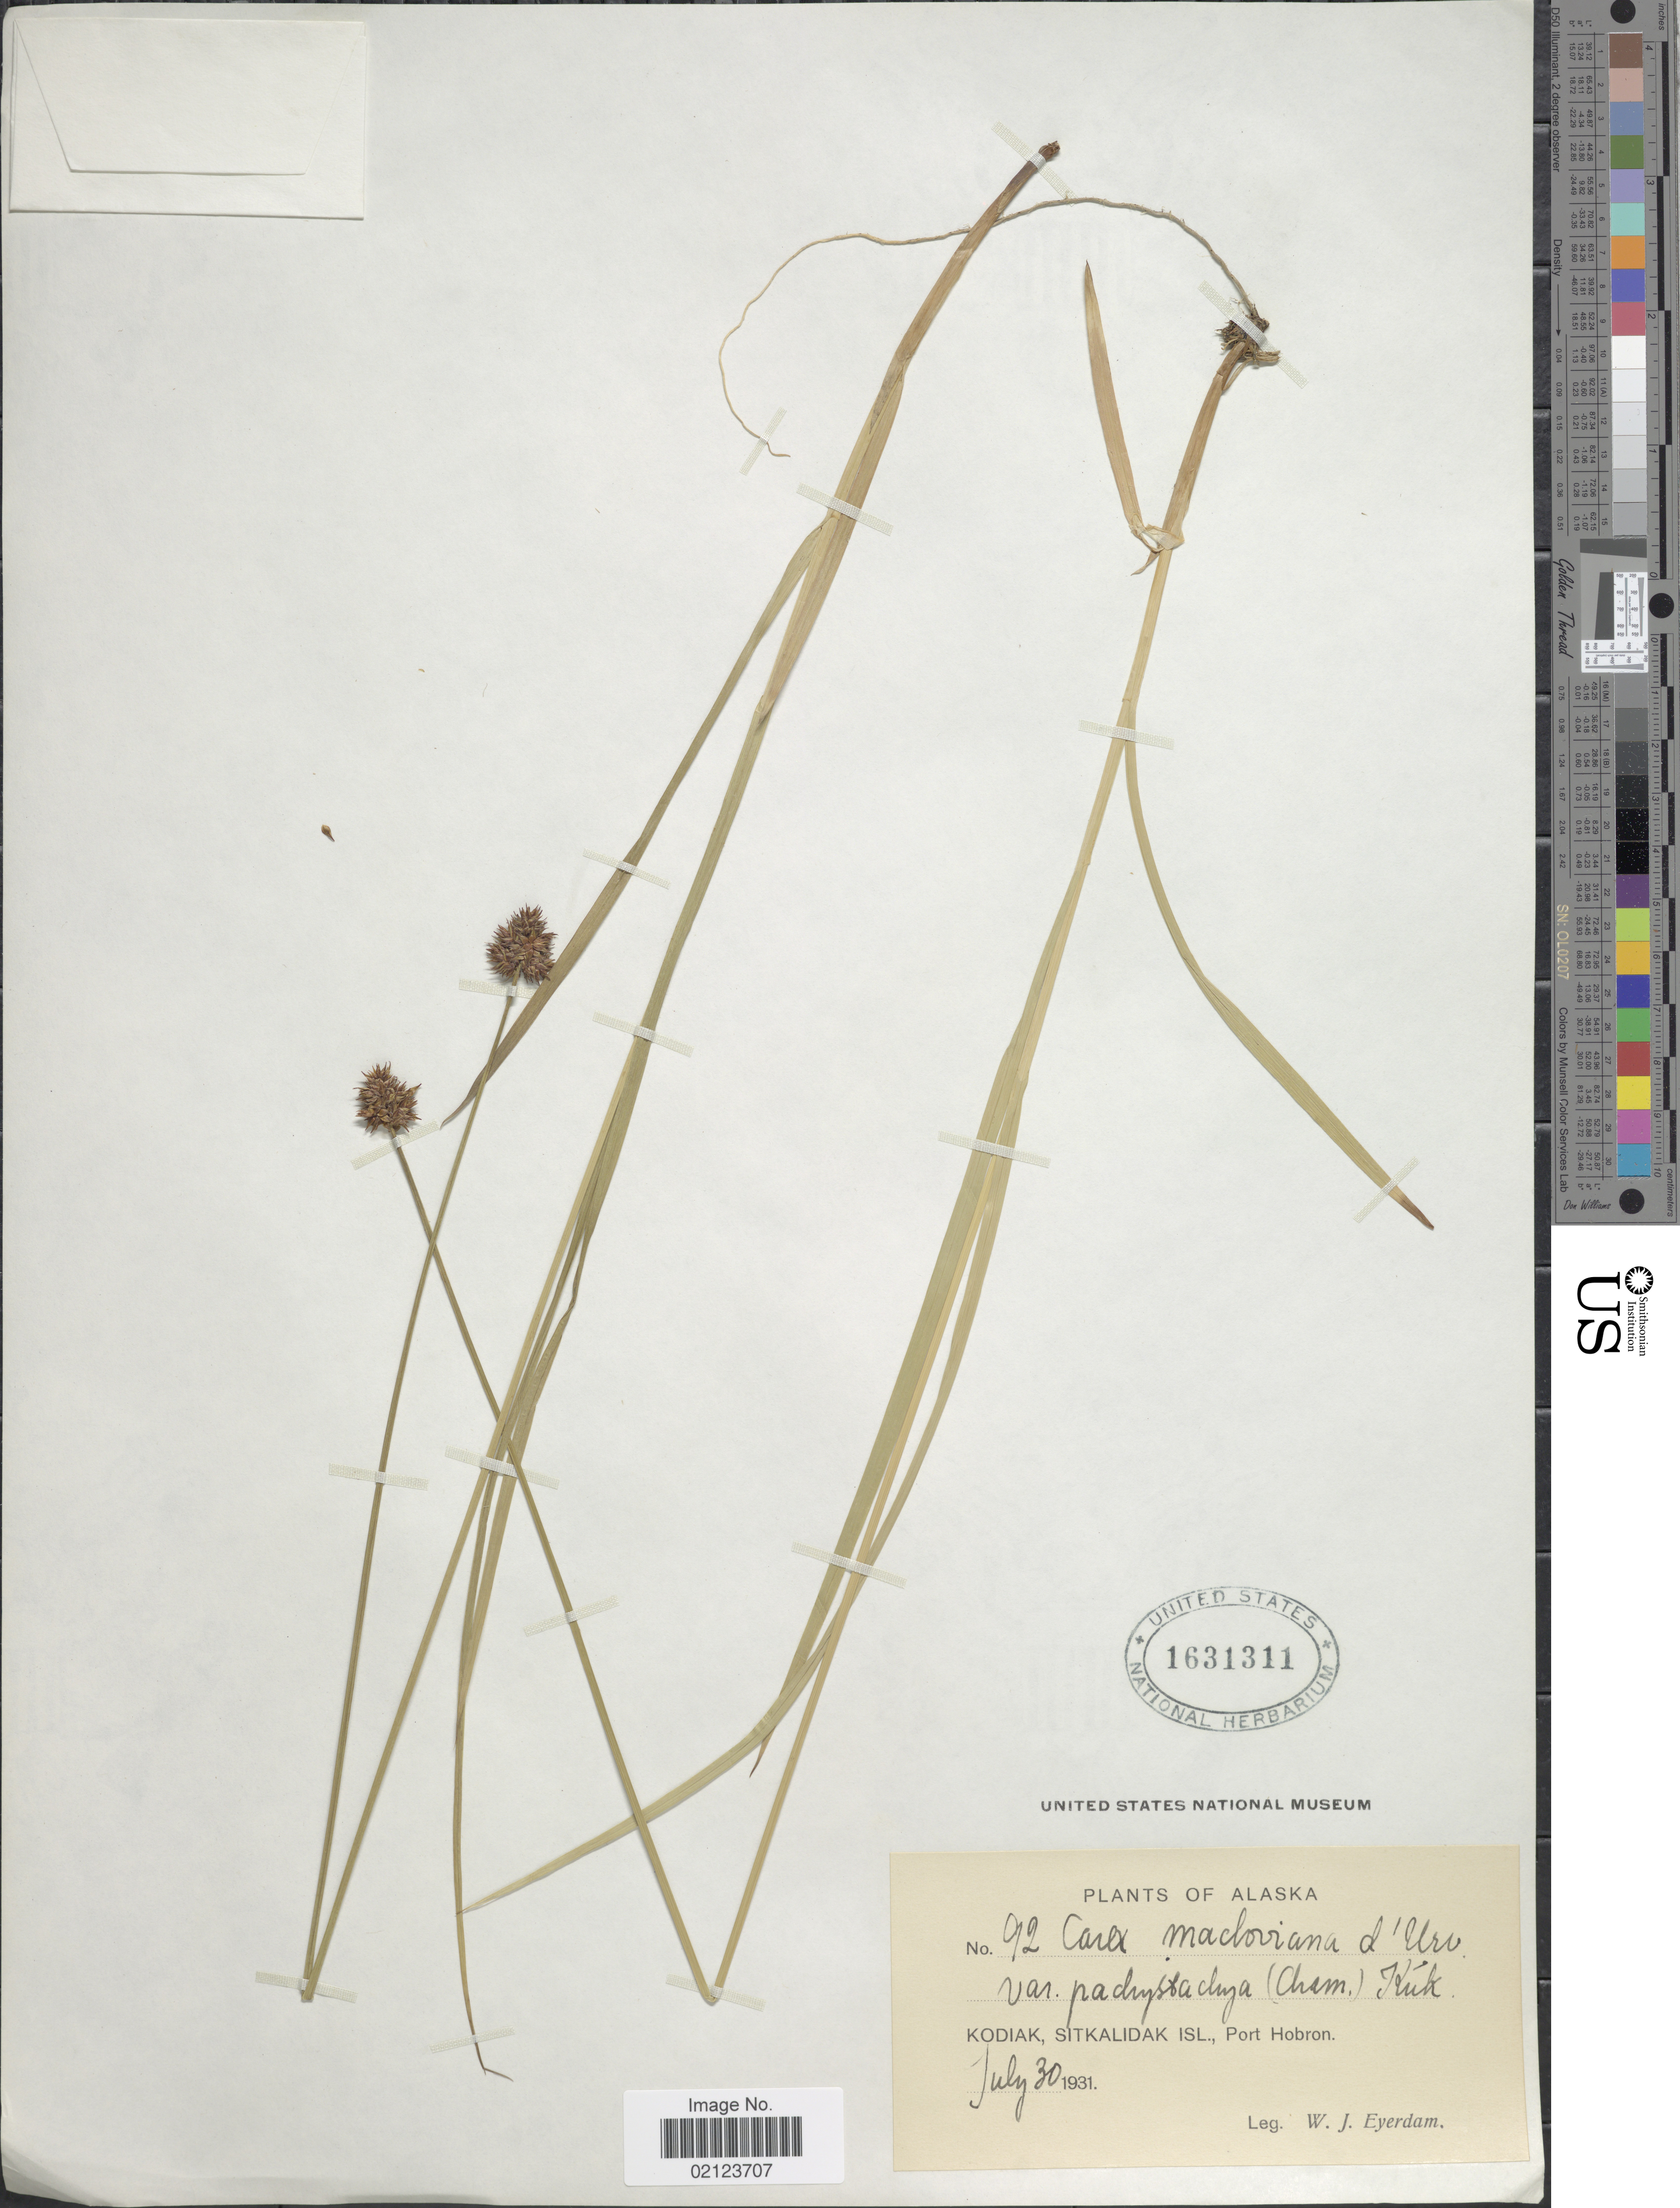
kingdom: Plantae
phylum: Tracheophyta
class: Liliopsida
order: Poales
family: Cyperaceae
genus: Carex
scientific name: Carex pachystachya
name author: Cham. ex Steud.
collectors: W. J. Eyerdam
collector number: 92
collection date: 1931-07-30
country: United States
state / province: Alaska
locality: Kodiak, Sitkalidak Isl., Port Hobron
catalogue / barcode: US 1631311